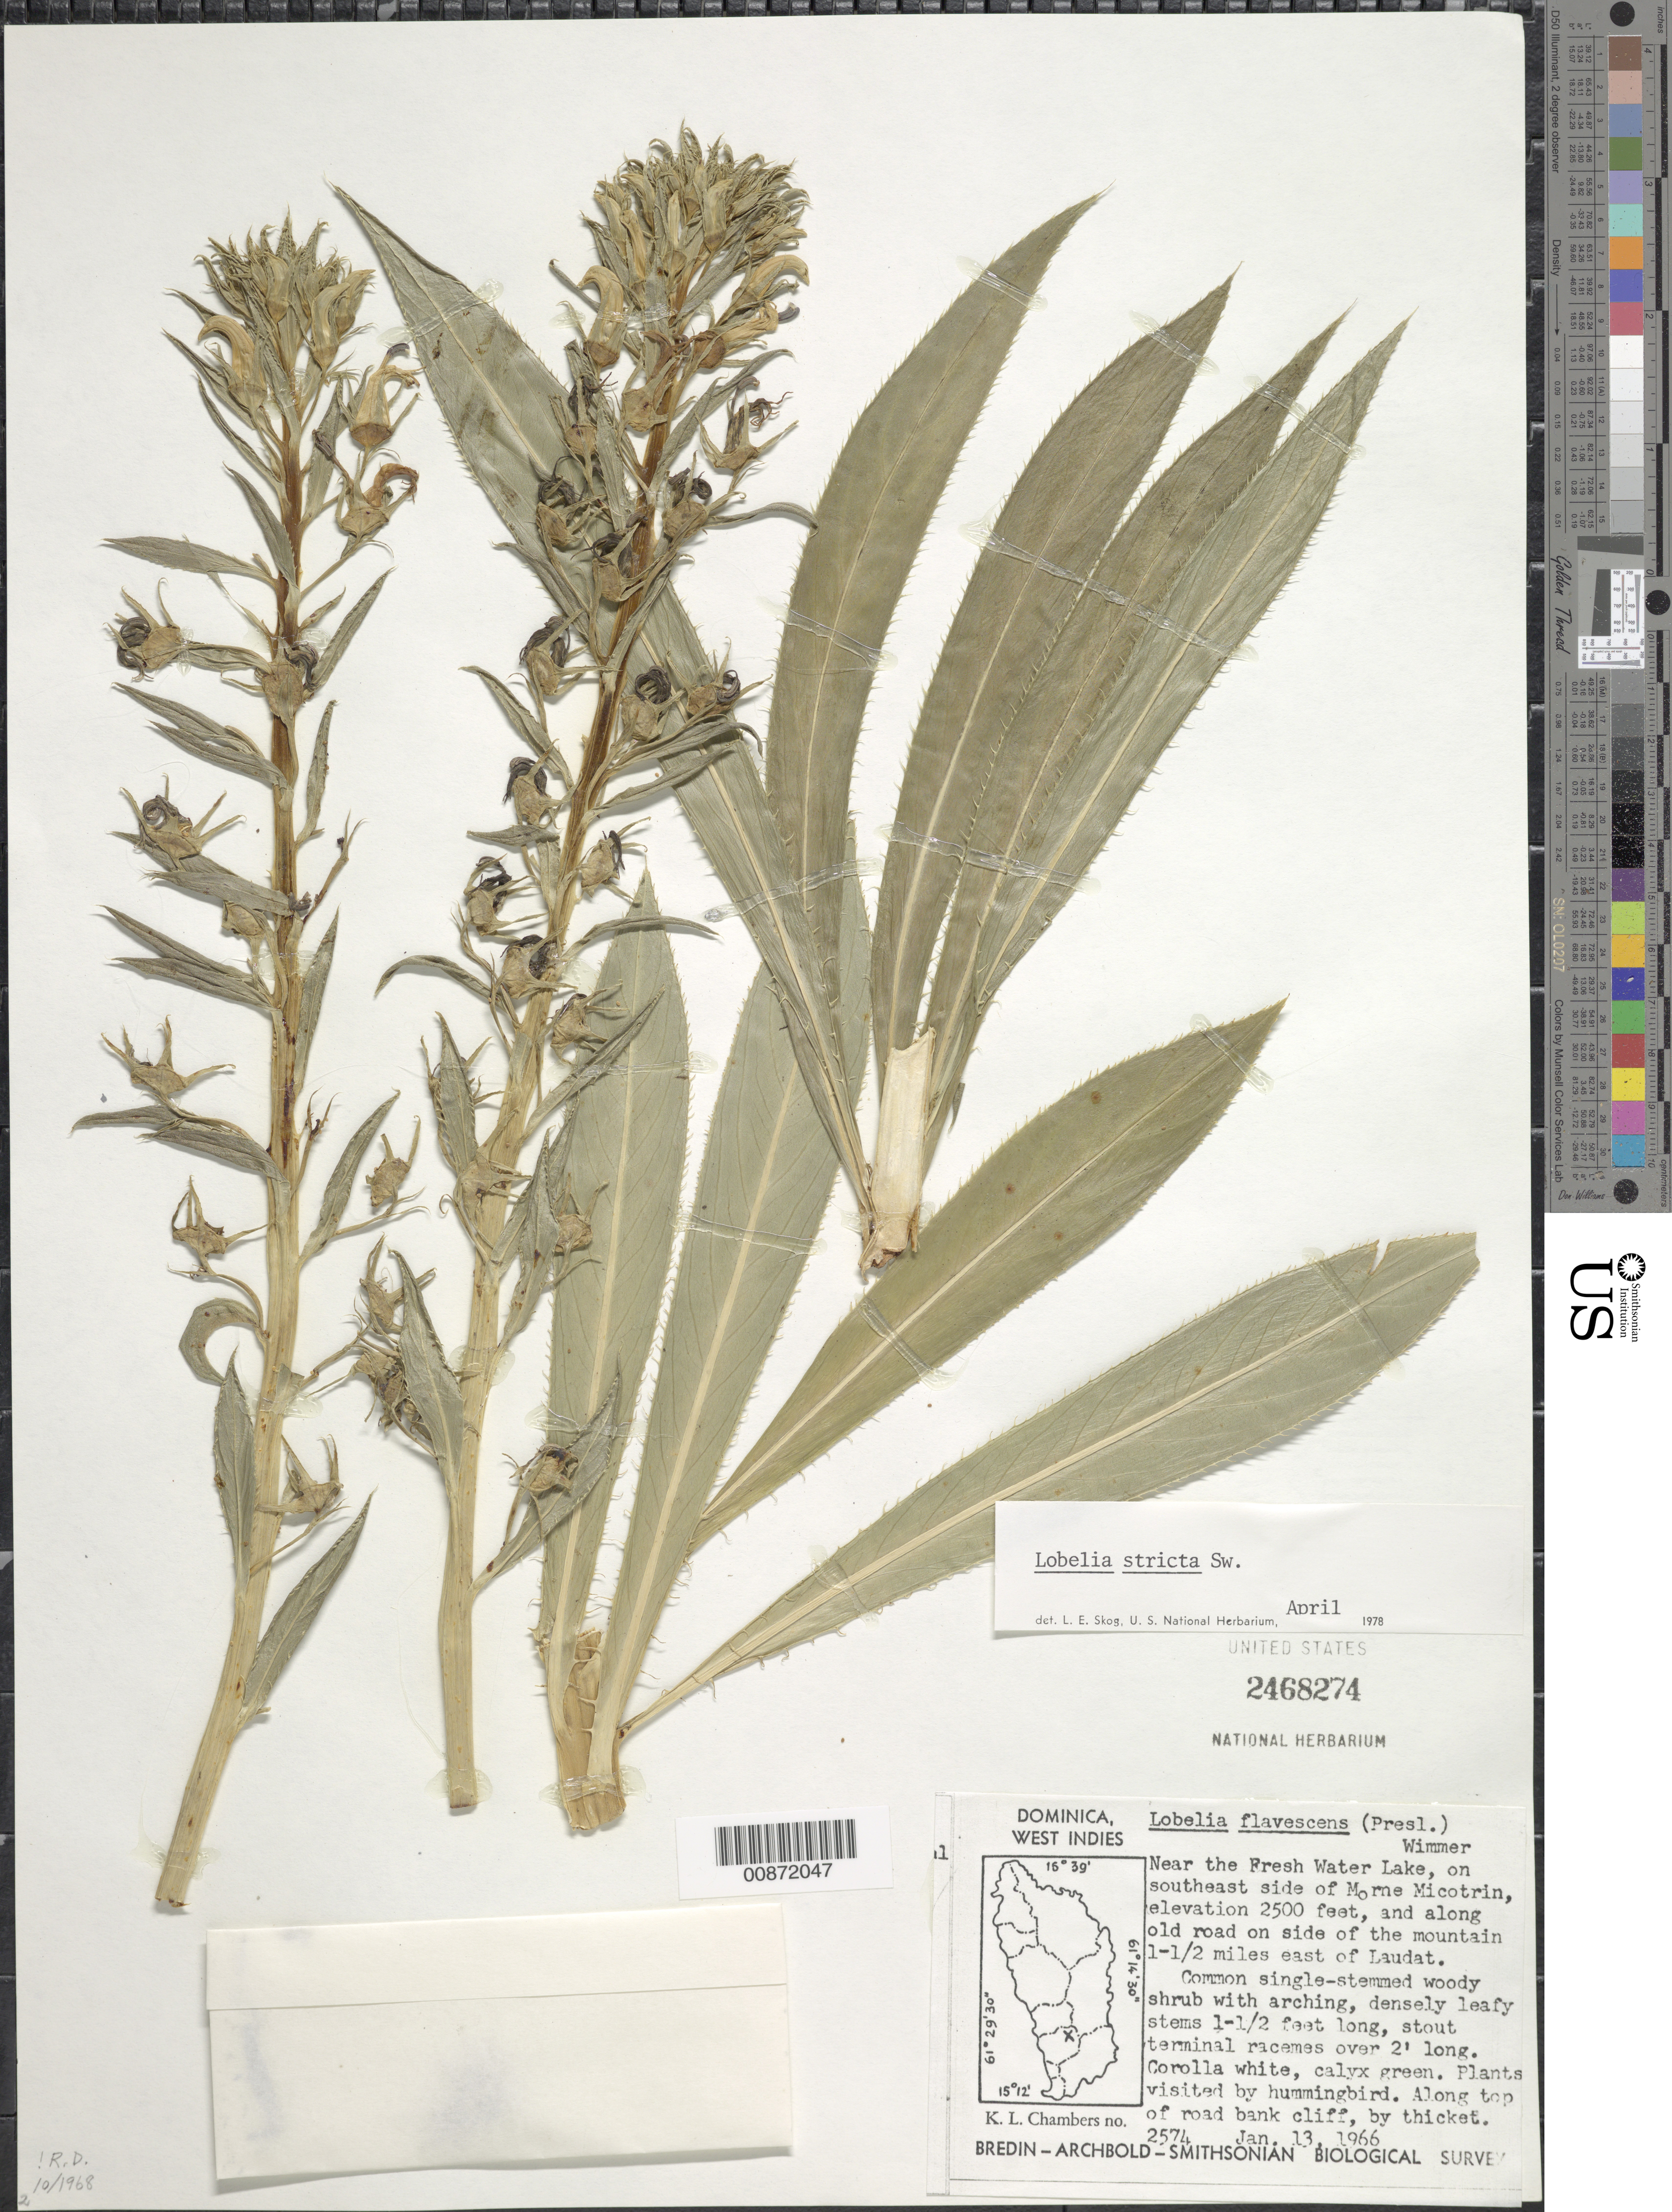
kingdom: Plantae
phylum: Tracheophyta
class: Magnoliopsida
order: Asterales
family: Campanulaceae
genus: Lobelia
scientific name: Lobelia stricta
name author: Sw.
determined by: Skog, Laurence E.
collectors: K. L. Chambers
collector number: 2574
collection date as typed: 13 Jan 1966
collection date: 1966-01-13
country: Dominica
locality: Near Fresh Water Lake, on SE side of Morne Micotrin and along old road on side of mountain 1-1.5 miles east of Laudat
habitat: Along top of roadbank on cliff, by thicket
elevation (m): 762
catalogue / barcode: US 2468274